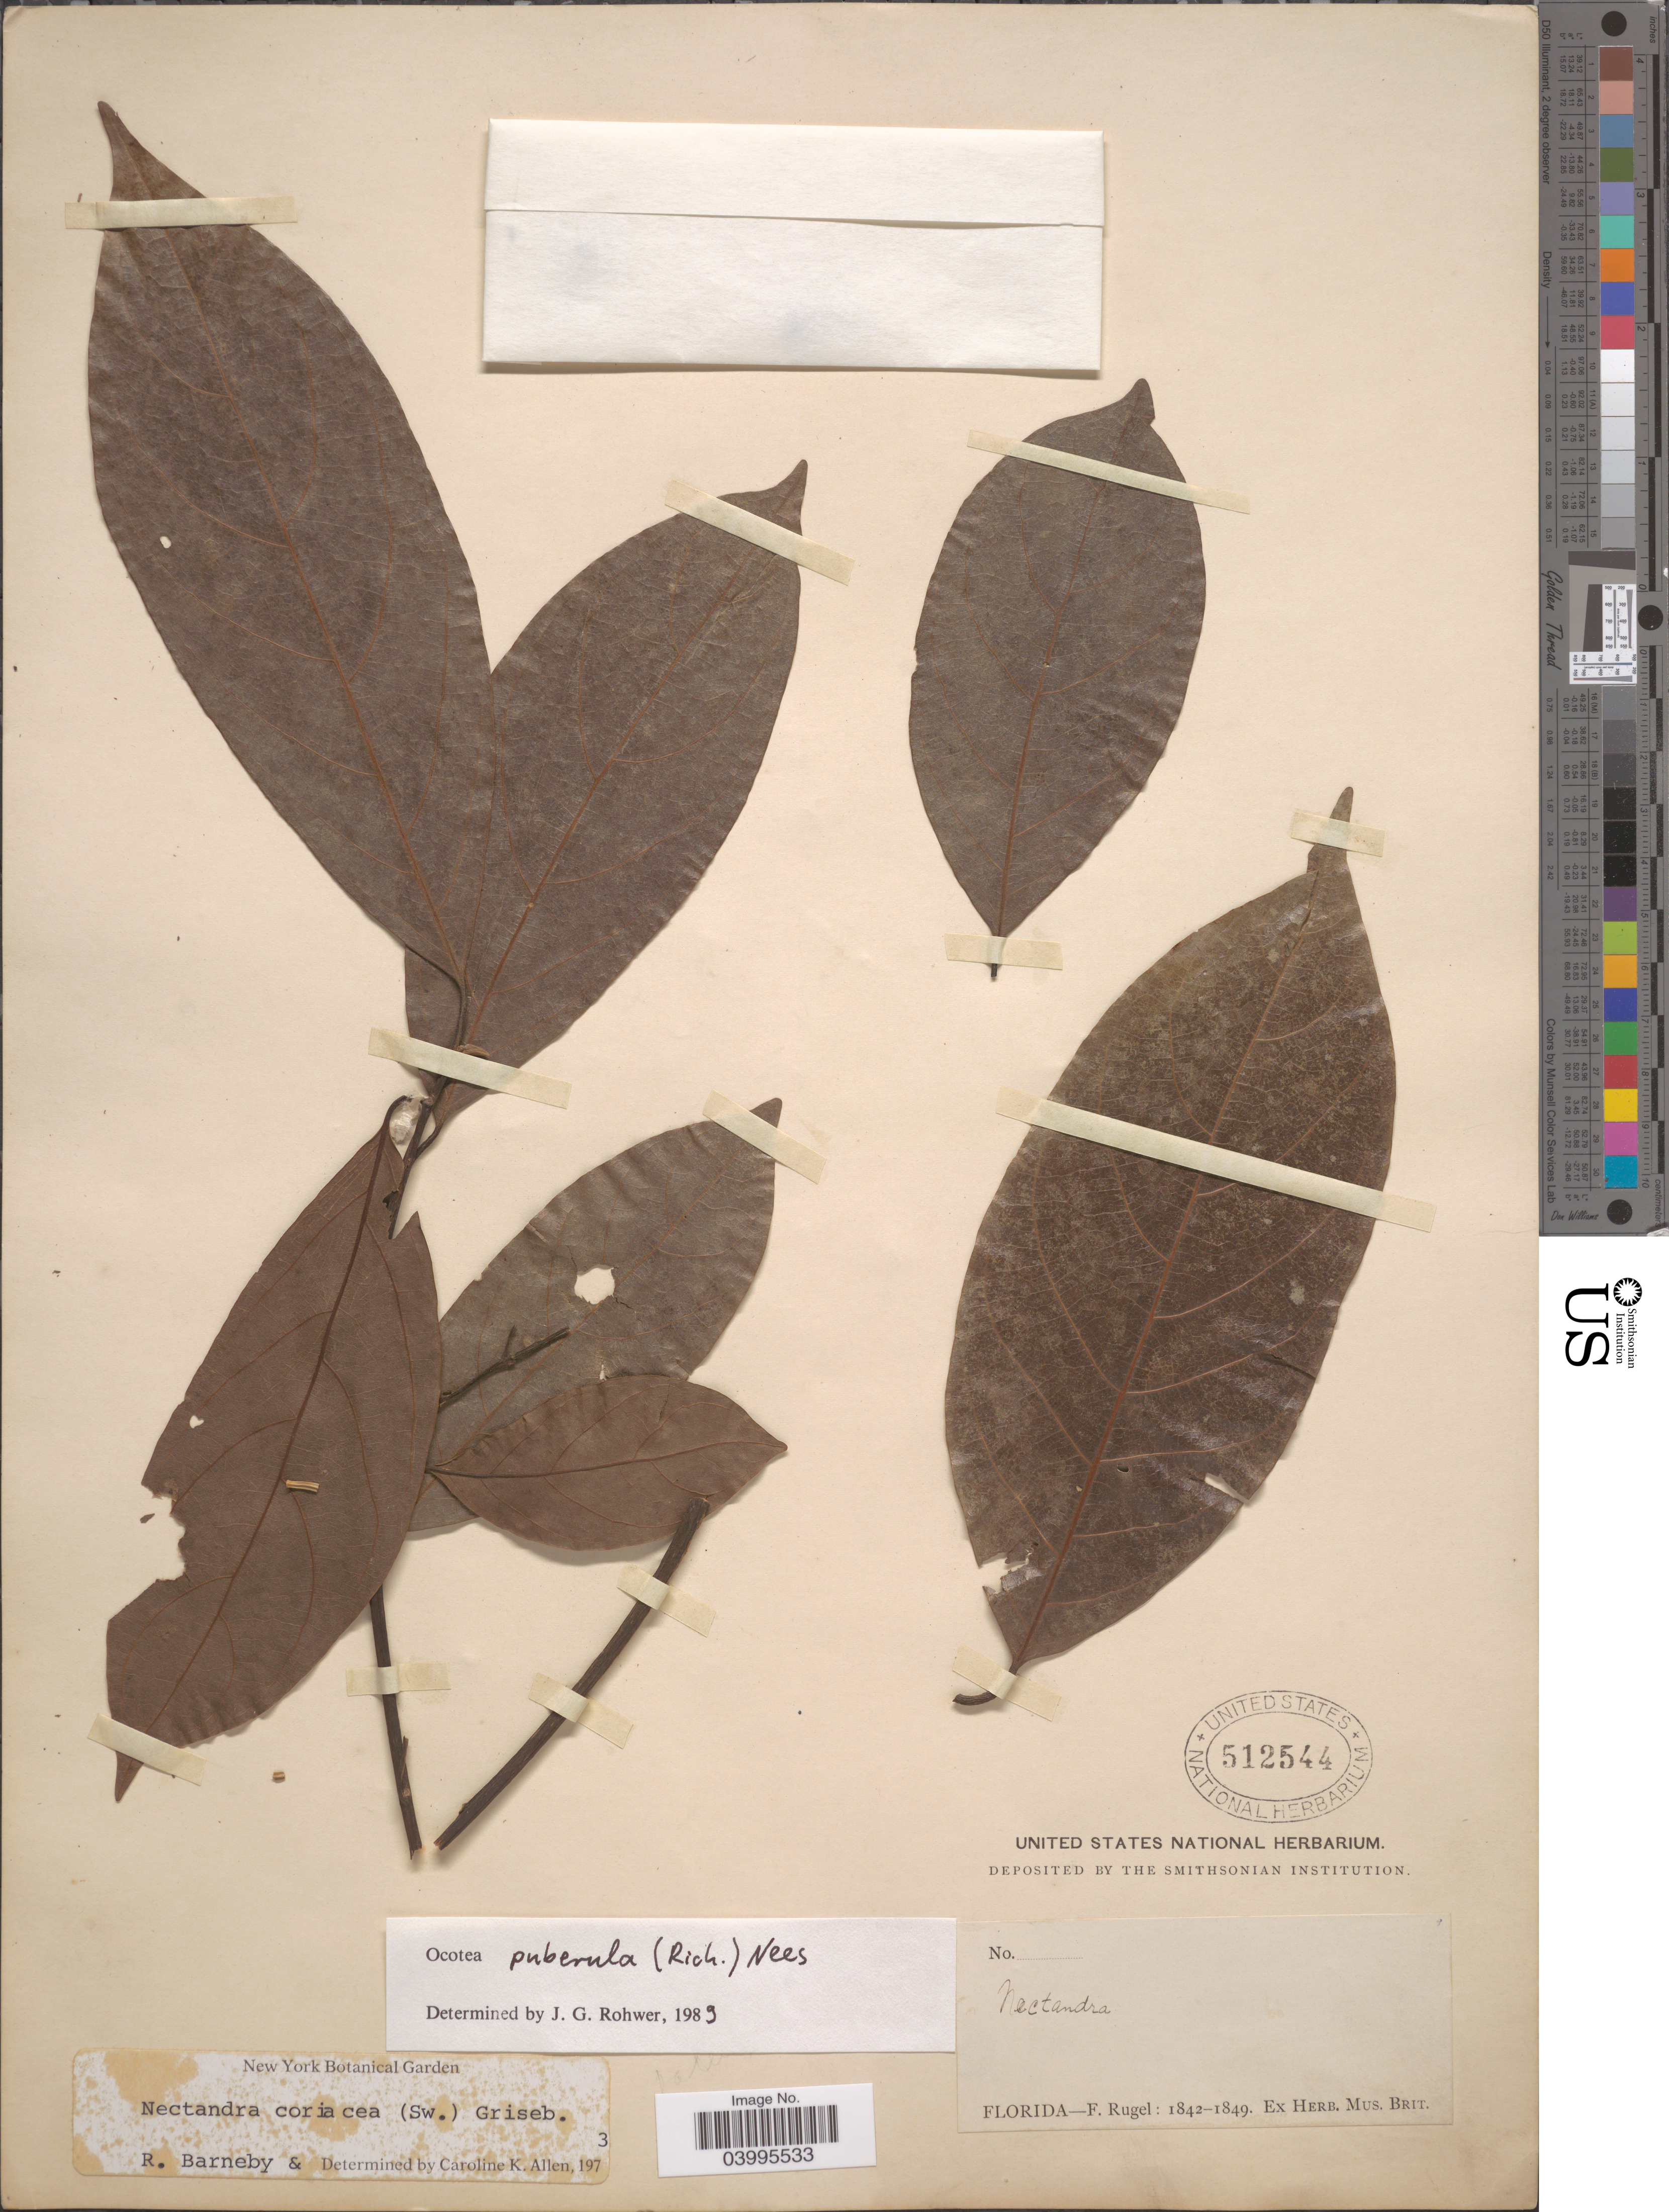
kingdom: Plantae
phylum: Tracheophyta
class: Magnoliopsida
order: Laurales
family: Lauraceae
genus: Ocotea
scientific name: Ocotea sp.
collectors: F. Rugel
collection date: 1842/1849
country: United States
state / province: Florida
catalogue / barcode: US 512544